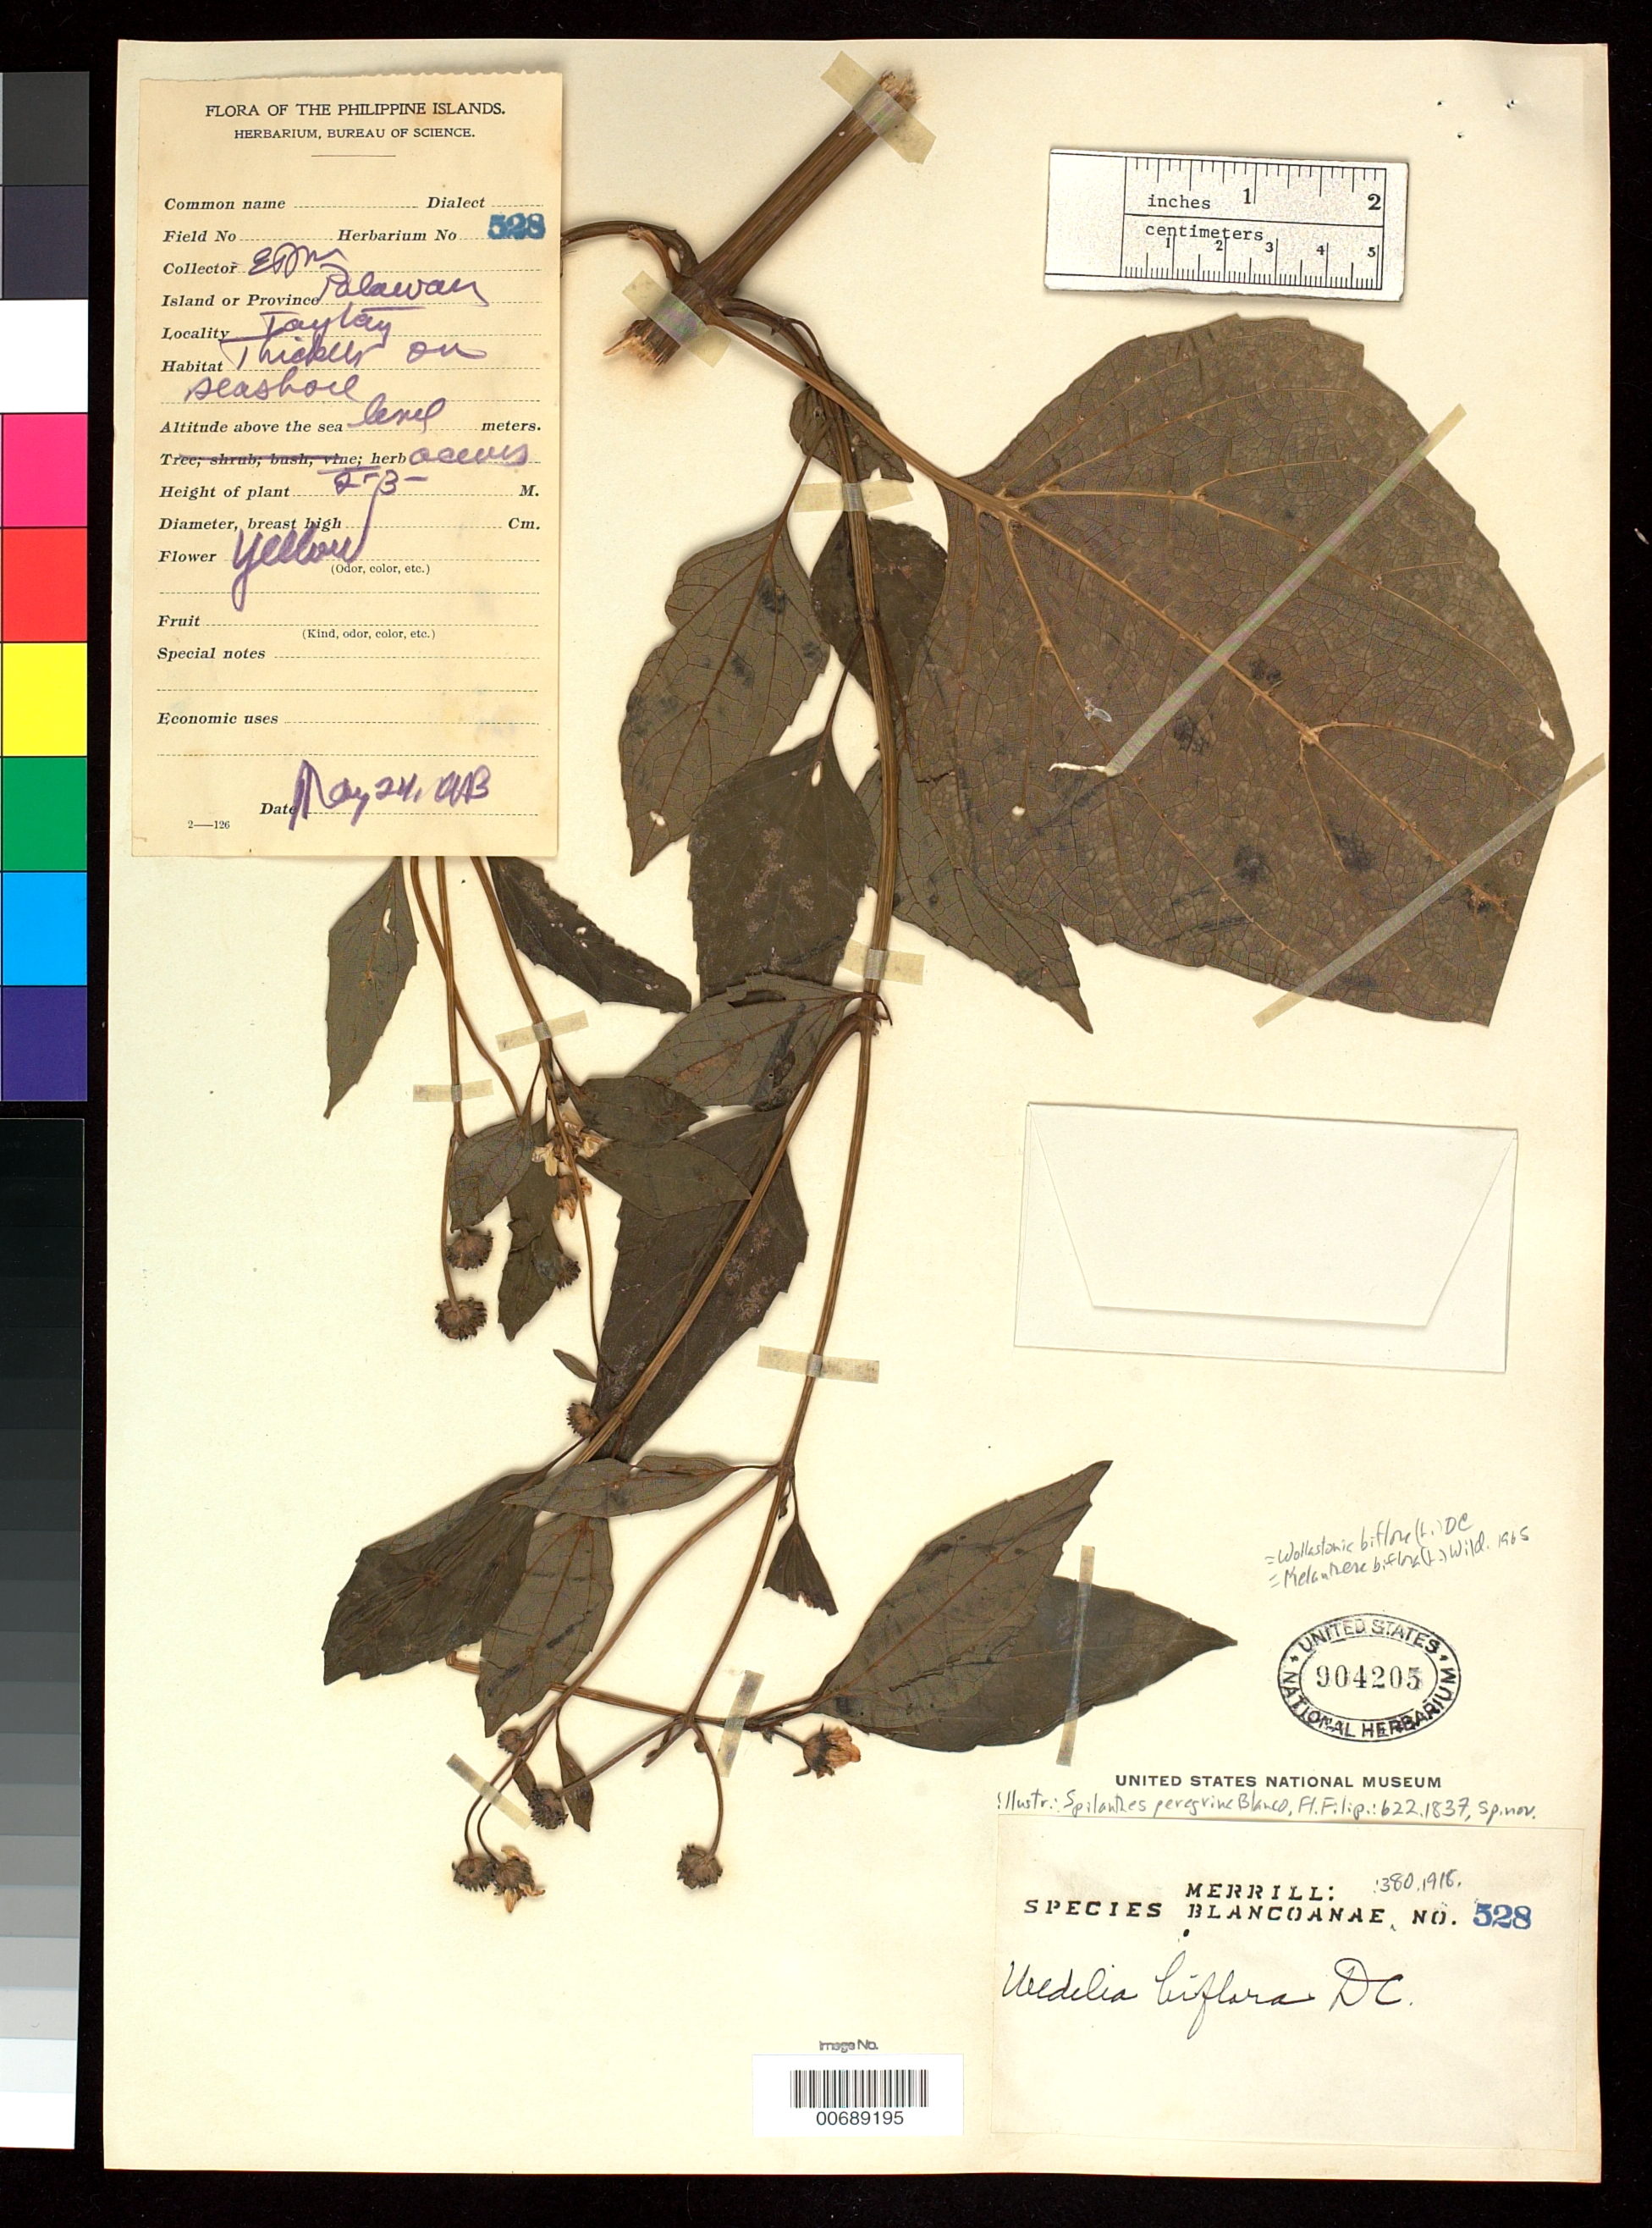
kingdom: Plantae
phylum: Tracheophyta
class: Magnoliopsida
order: Asterales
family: Asteraceae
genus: Wollastonia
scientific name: Wollastonia biflora var. biflora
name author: (L.) DC.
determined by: Wagner, W. L., (BOT), Smithsonian Institution - National Museum of Natural History (UNITED STATES)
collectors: E. D. Merrill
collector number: Sp. Blancoan. 0528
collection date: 1913-05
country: Philippines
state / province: Mimaropa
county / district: Palawan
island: Luzon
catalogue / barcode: US 904205